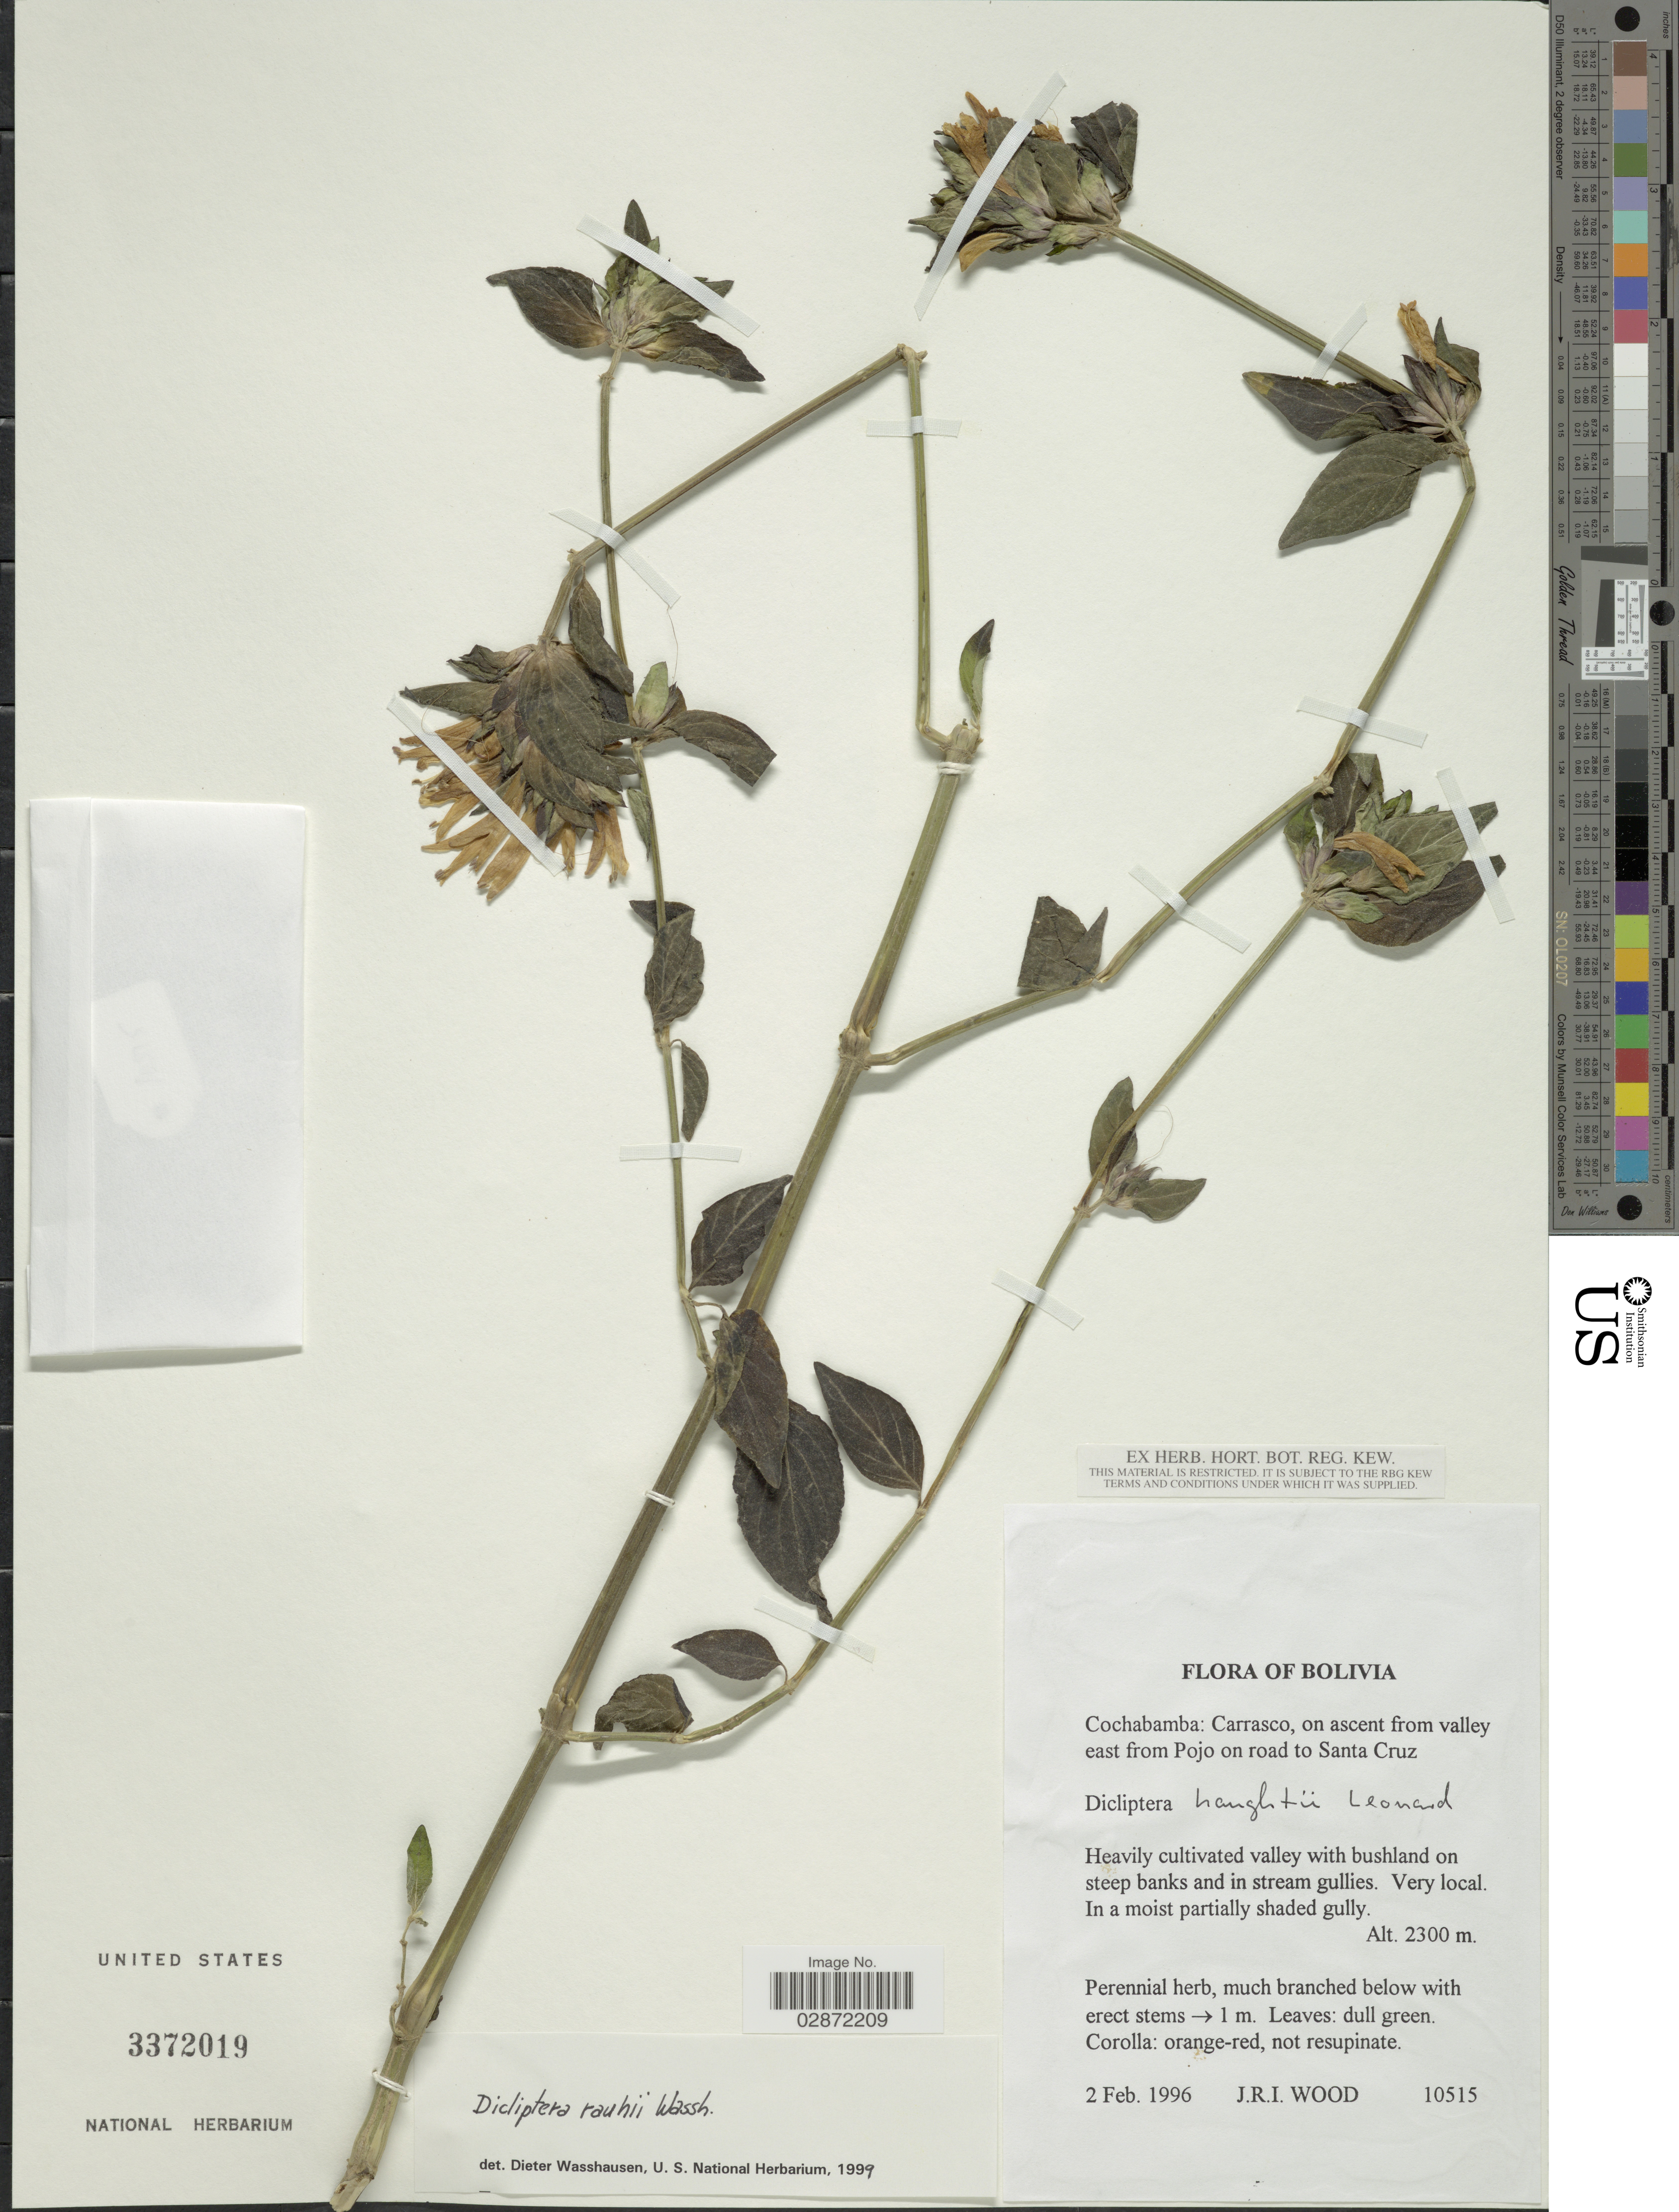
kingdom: Plantae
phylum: Tracheophyta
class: Magnoliopsida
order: Lamiales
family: Acanthaceae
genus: Dicliptera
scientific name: Dicliptera squarrosa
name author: Nees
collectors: J. R. I. Wood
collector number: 10515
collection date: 1996-02-02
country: Bolivia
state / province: Cochabamba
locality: Carrasco, on ascent from valley east from Pojo on road to Santa Cruz.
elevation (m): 2300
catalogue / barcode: US 3372019